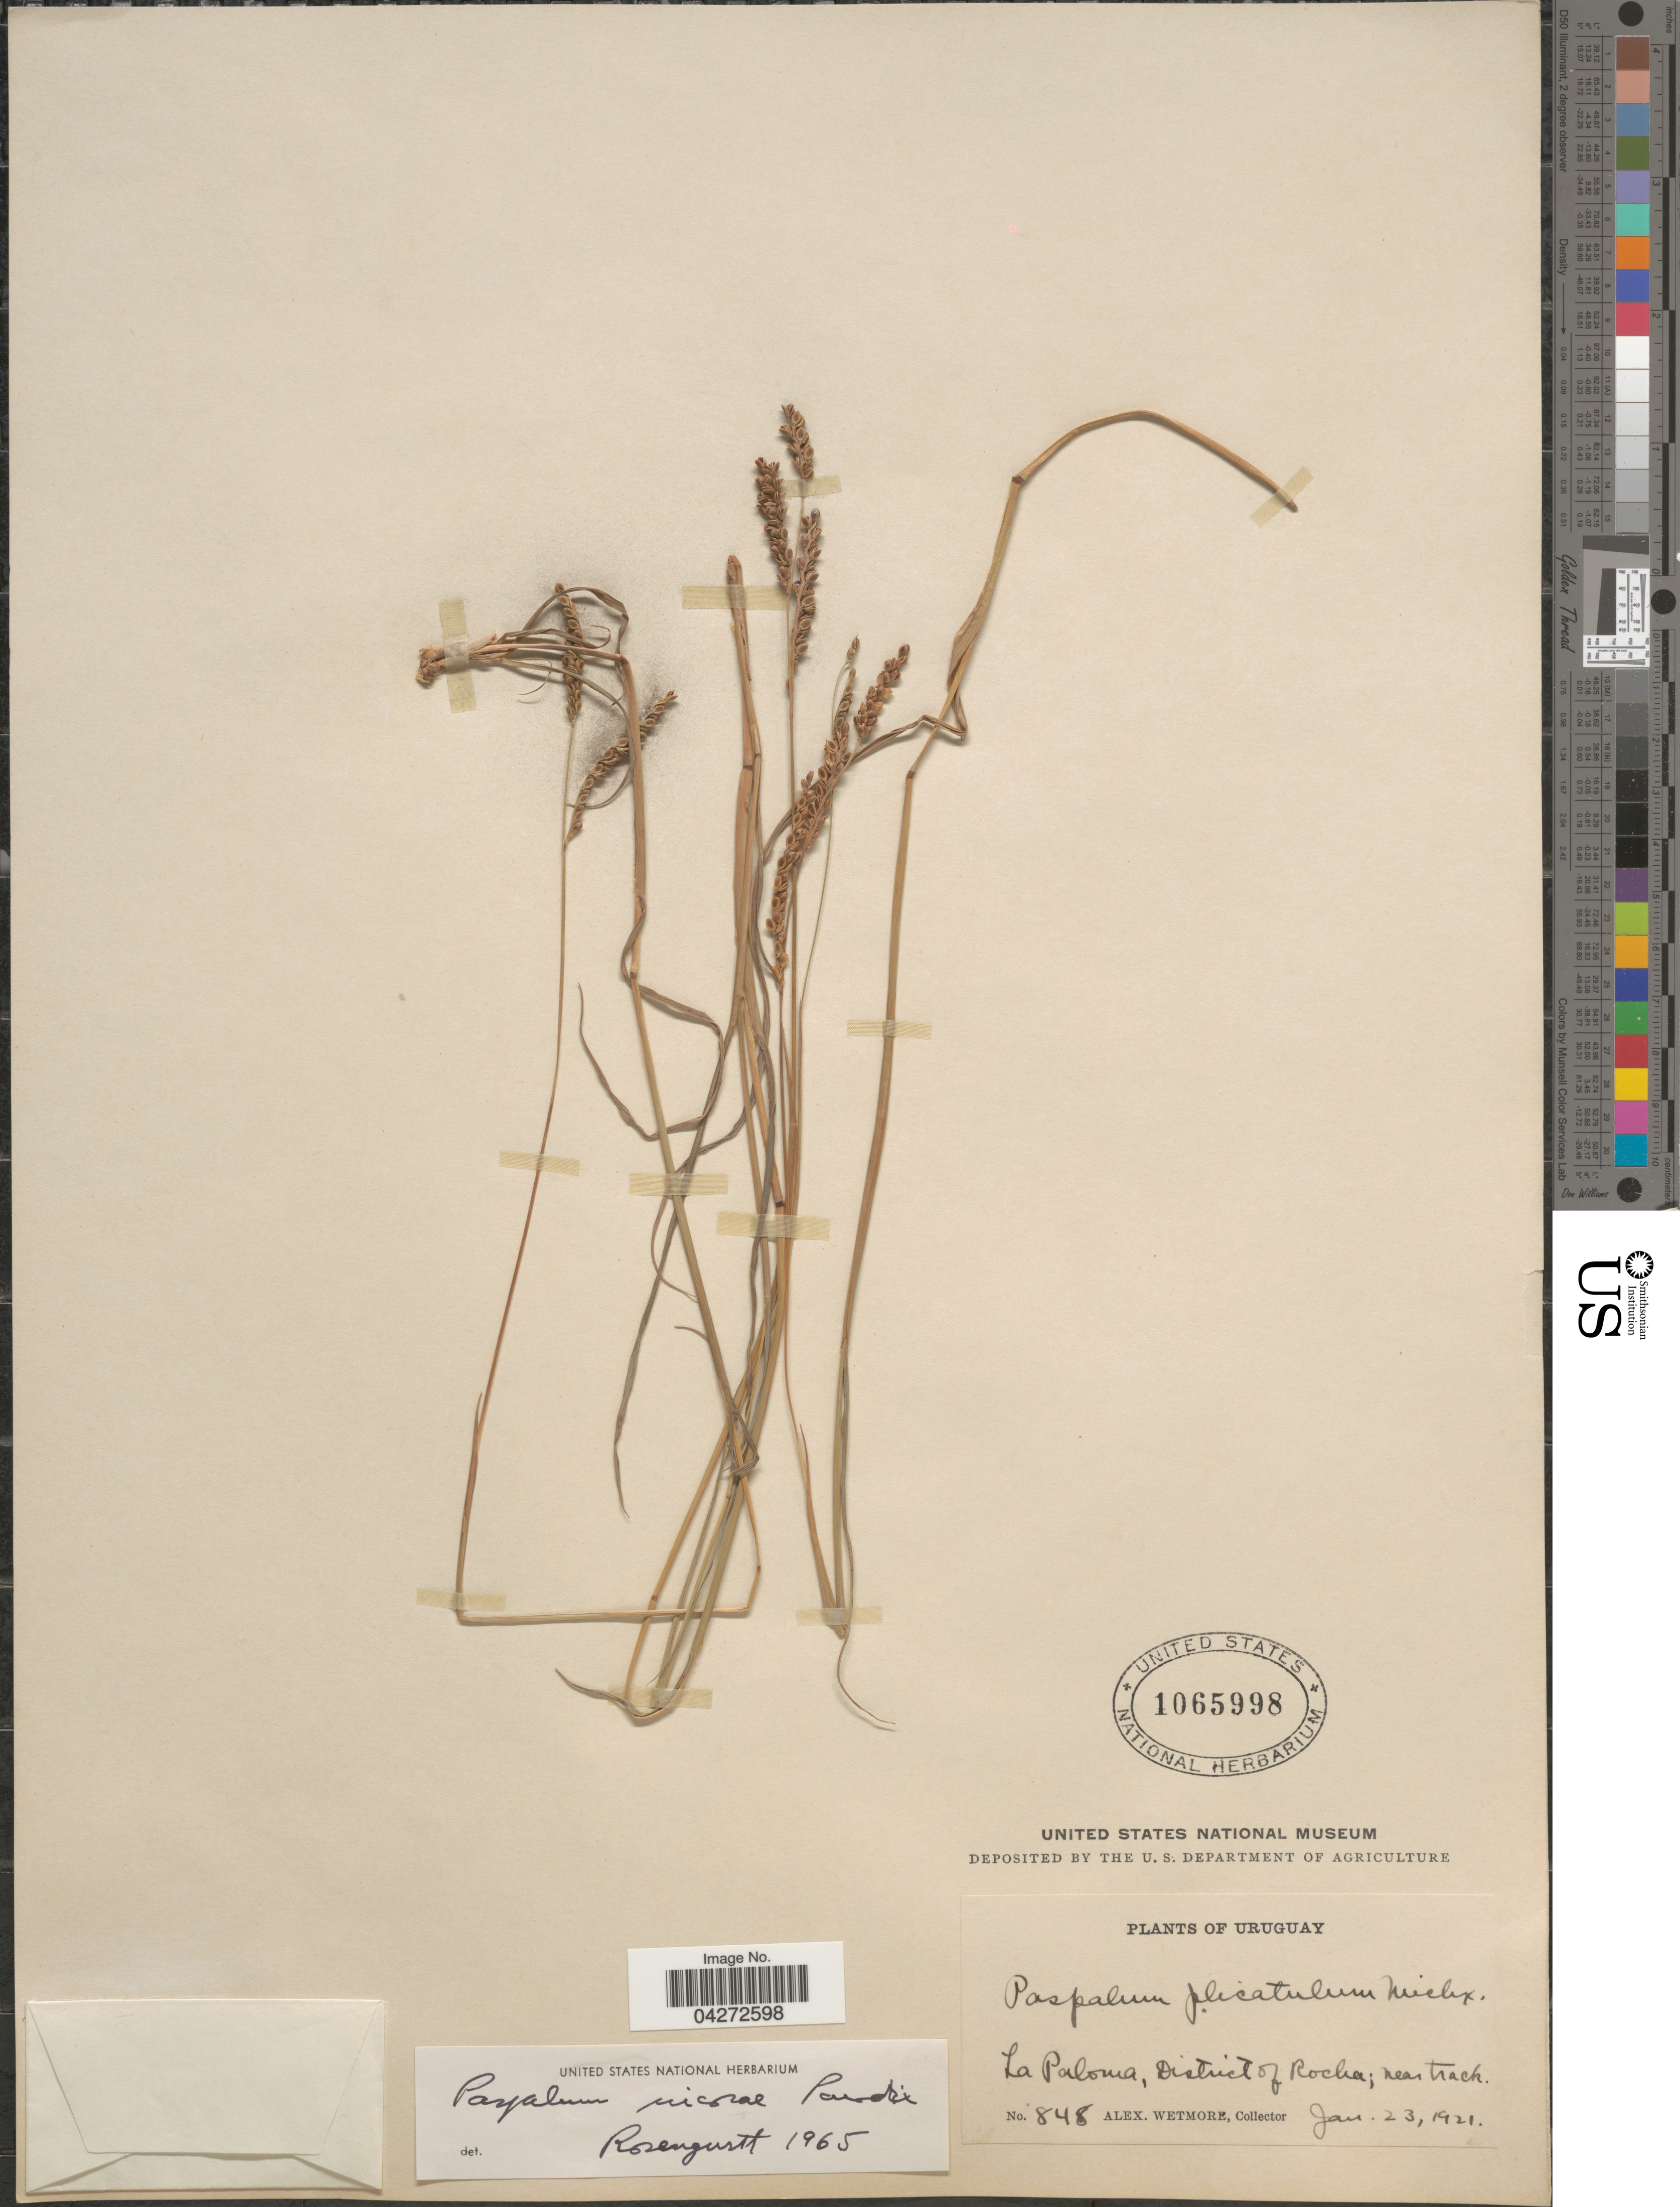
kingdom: Plantae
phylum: Tracheophyta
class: Liliopsida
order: Poales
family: Poaceae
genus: Paspalum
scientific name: Paspalum nicorae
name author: Parodi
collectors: A. Wetmore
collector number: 848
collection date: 1921-01-23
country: Uruguay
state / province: Rocha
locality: La Paloma, District of Rocha; near track.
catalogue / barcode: US 1065998